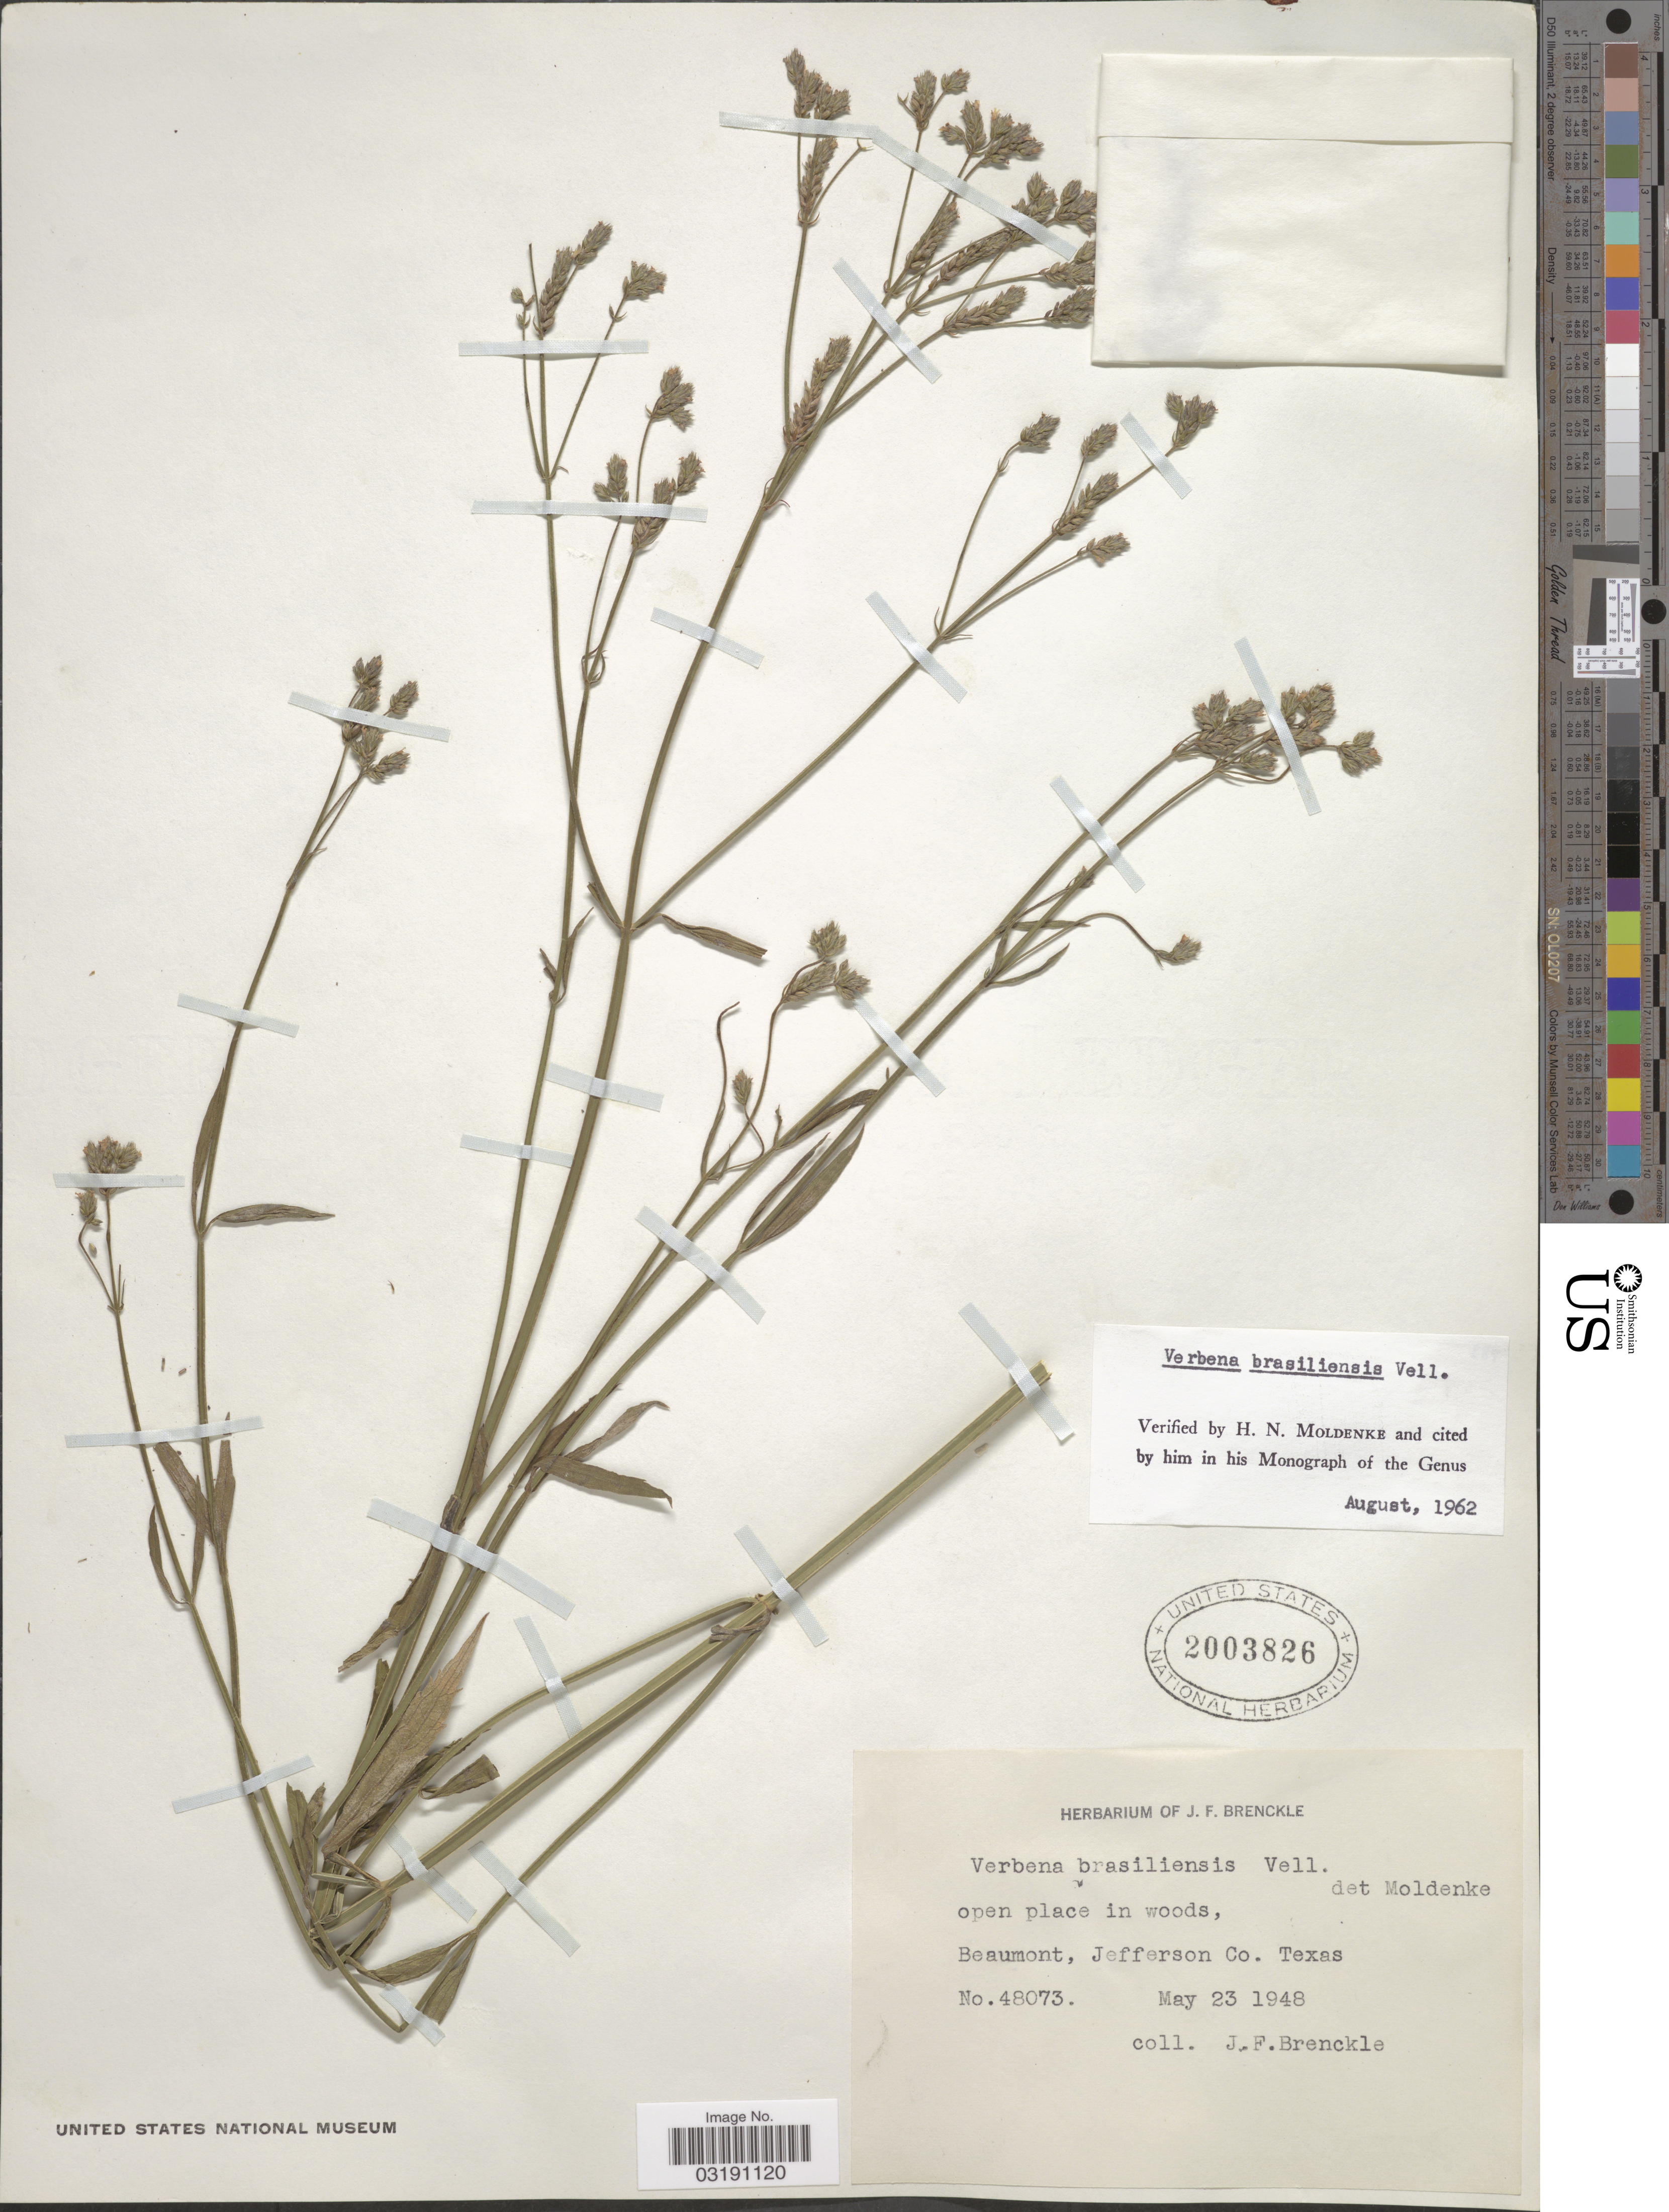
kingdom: Plantae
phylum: Tracheophyta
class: Magnoliopsida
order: Lamiales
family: Verbenaceae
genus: Verbena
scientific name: Verbena brasiliensis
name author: Vell.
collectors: J. Brenckle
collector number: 48073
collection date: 1948-05-23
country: United States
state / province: Texas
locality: Beaumont, Jefferson Co.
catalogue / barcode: US 2003826